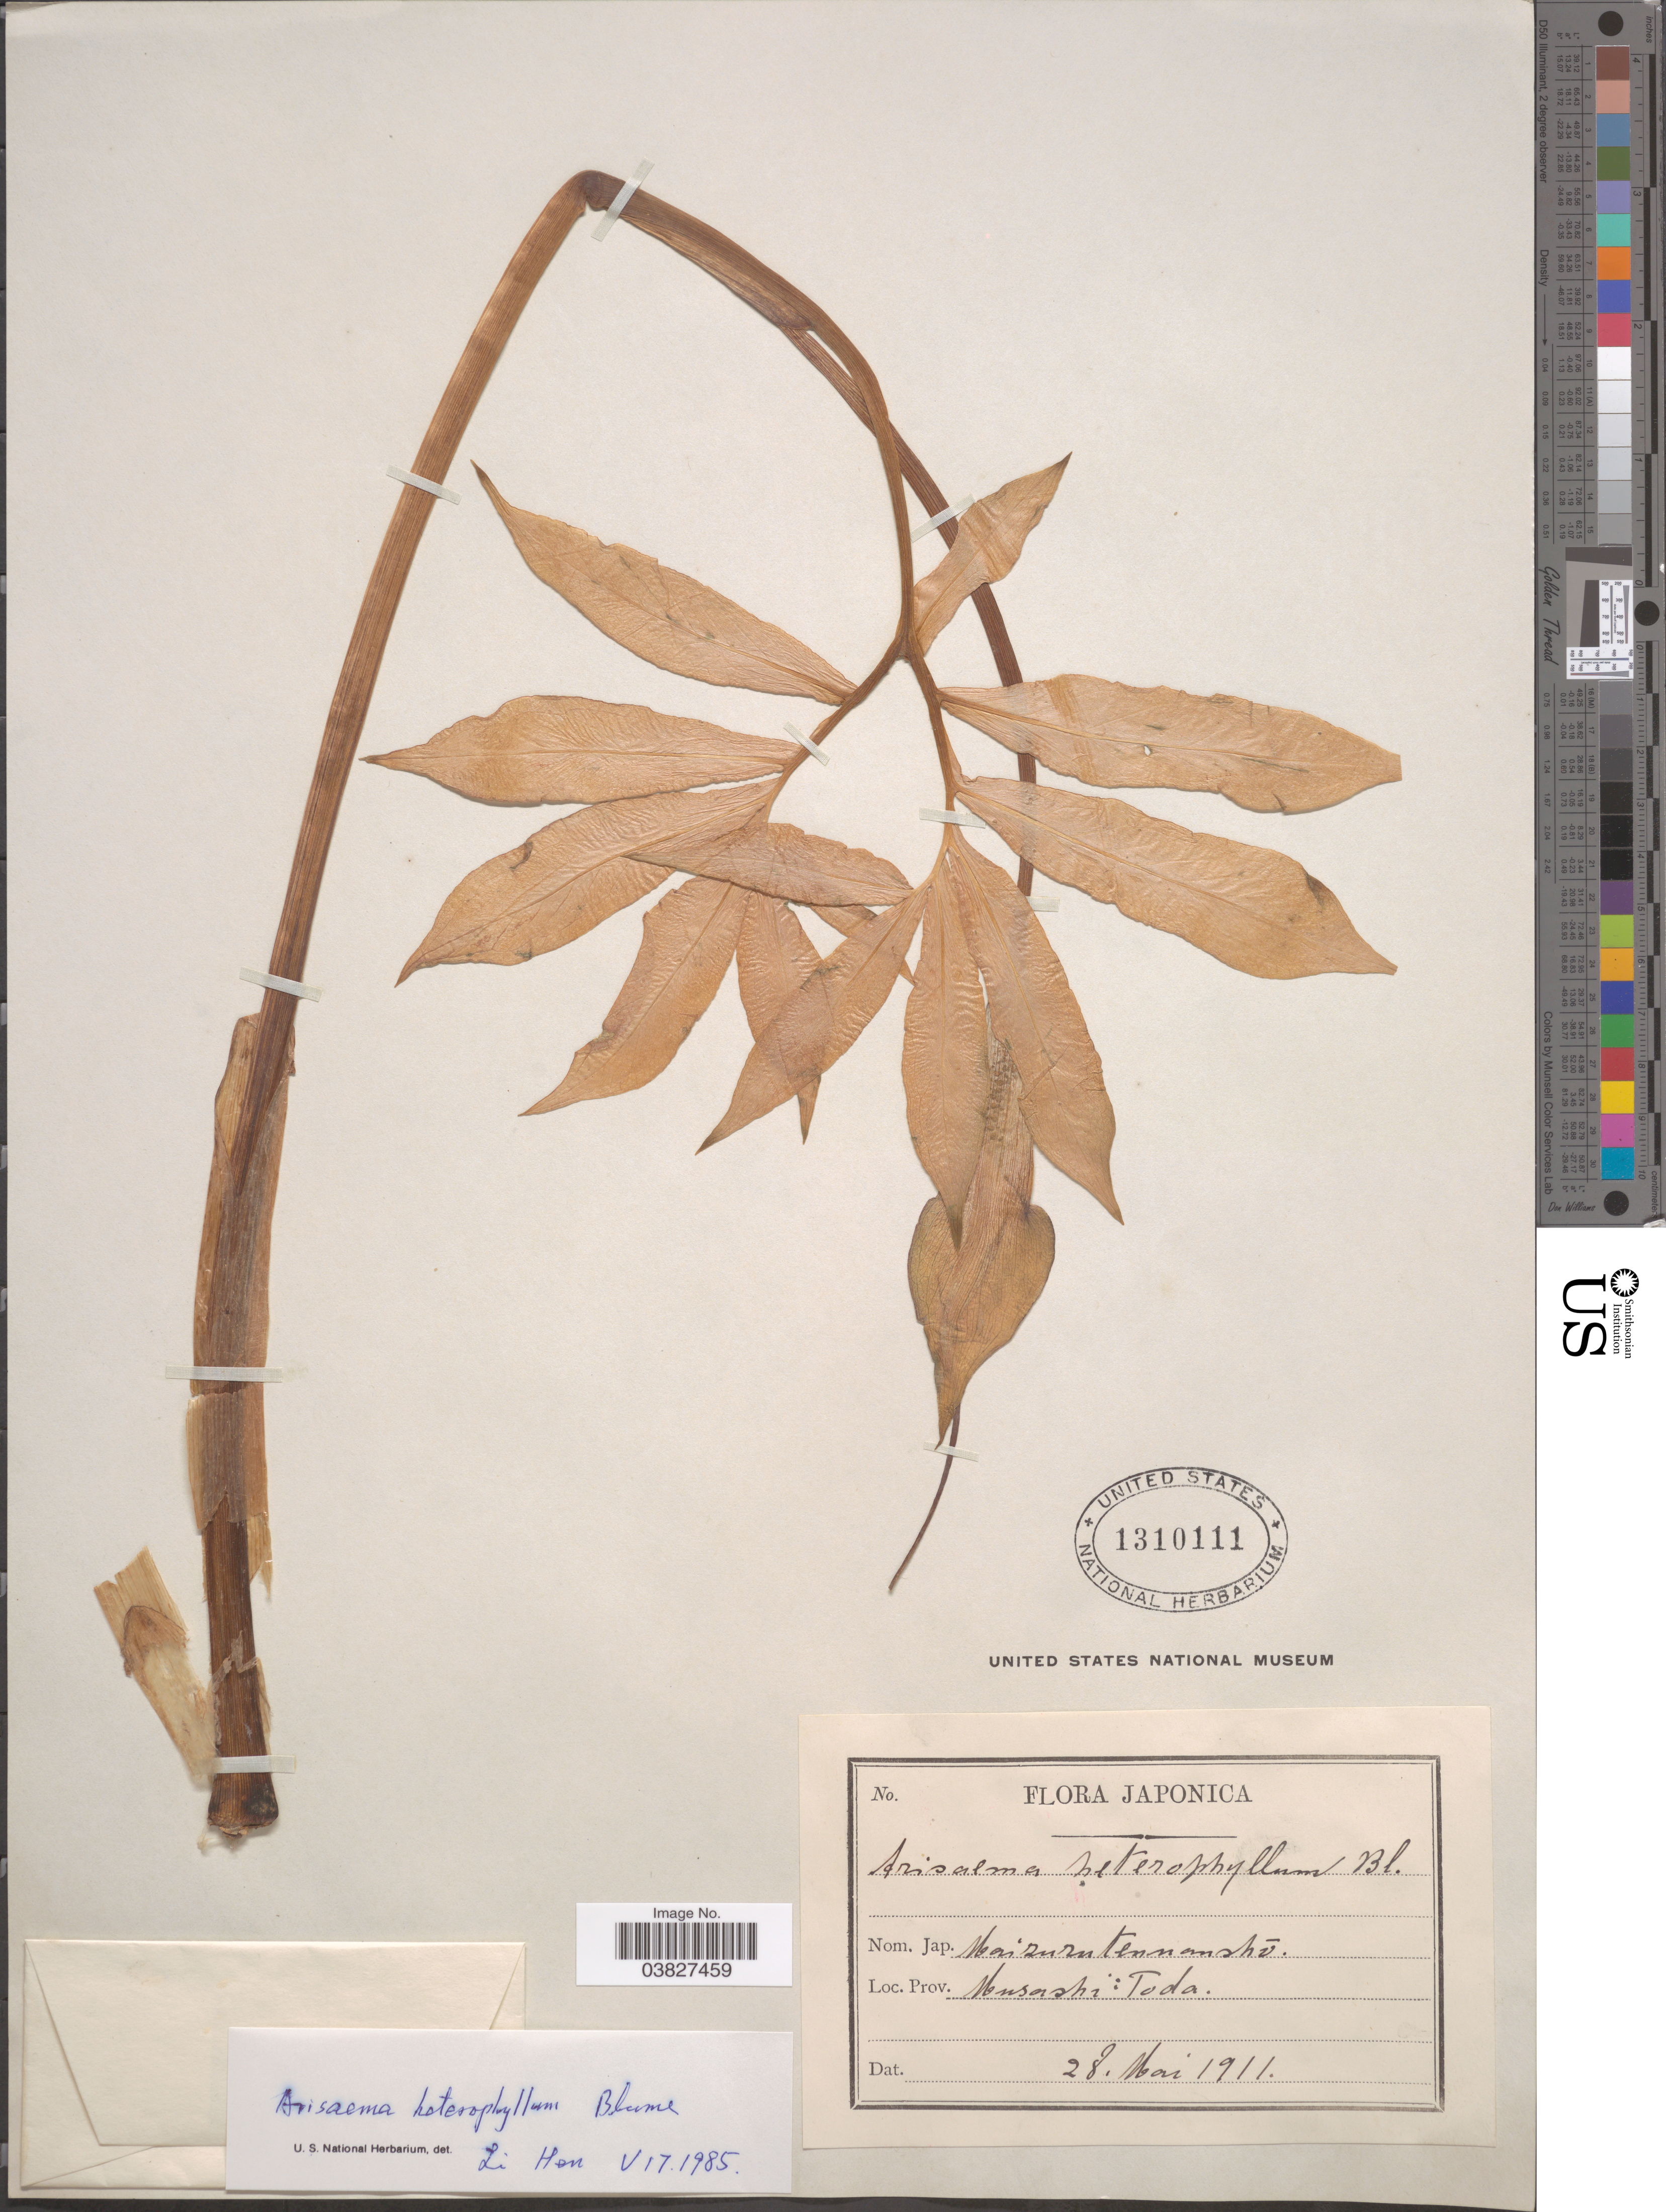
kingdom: Plantae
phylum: Tracheophyta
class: Liliopsida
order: Alismatales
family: Araceae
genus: Arisaema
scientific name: Arisaema heterophyllum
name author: Blume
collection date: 1911-05-28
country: Japan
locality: Prov. Musashi: Toda.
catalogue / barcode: US 1310111